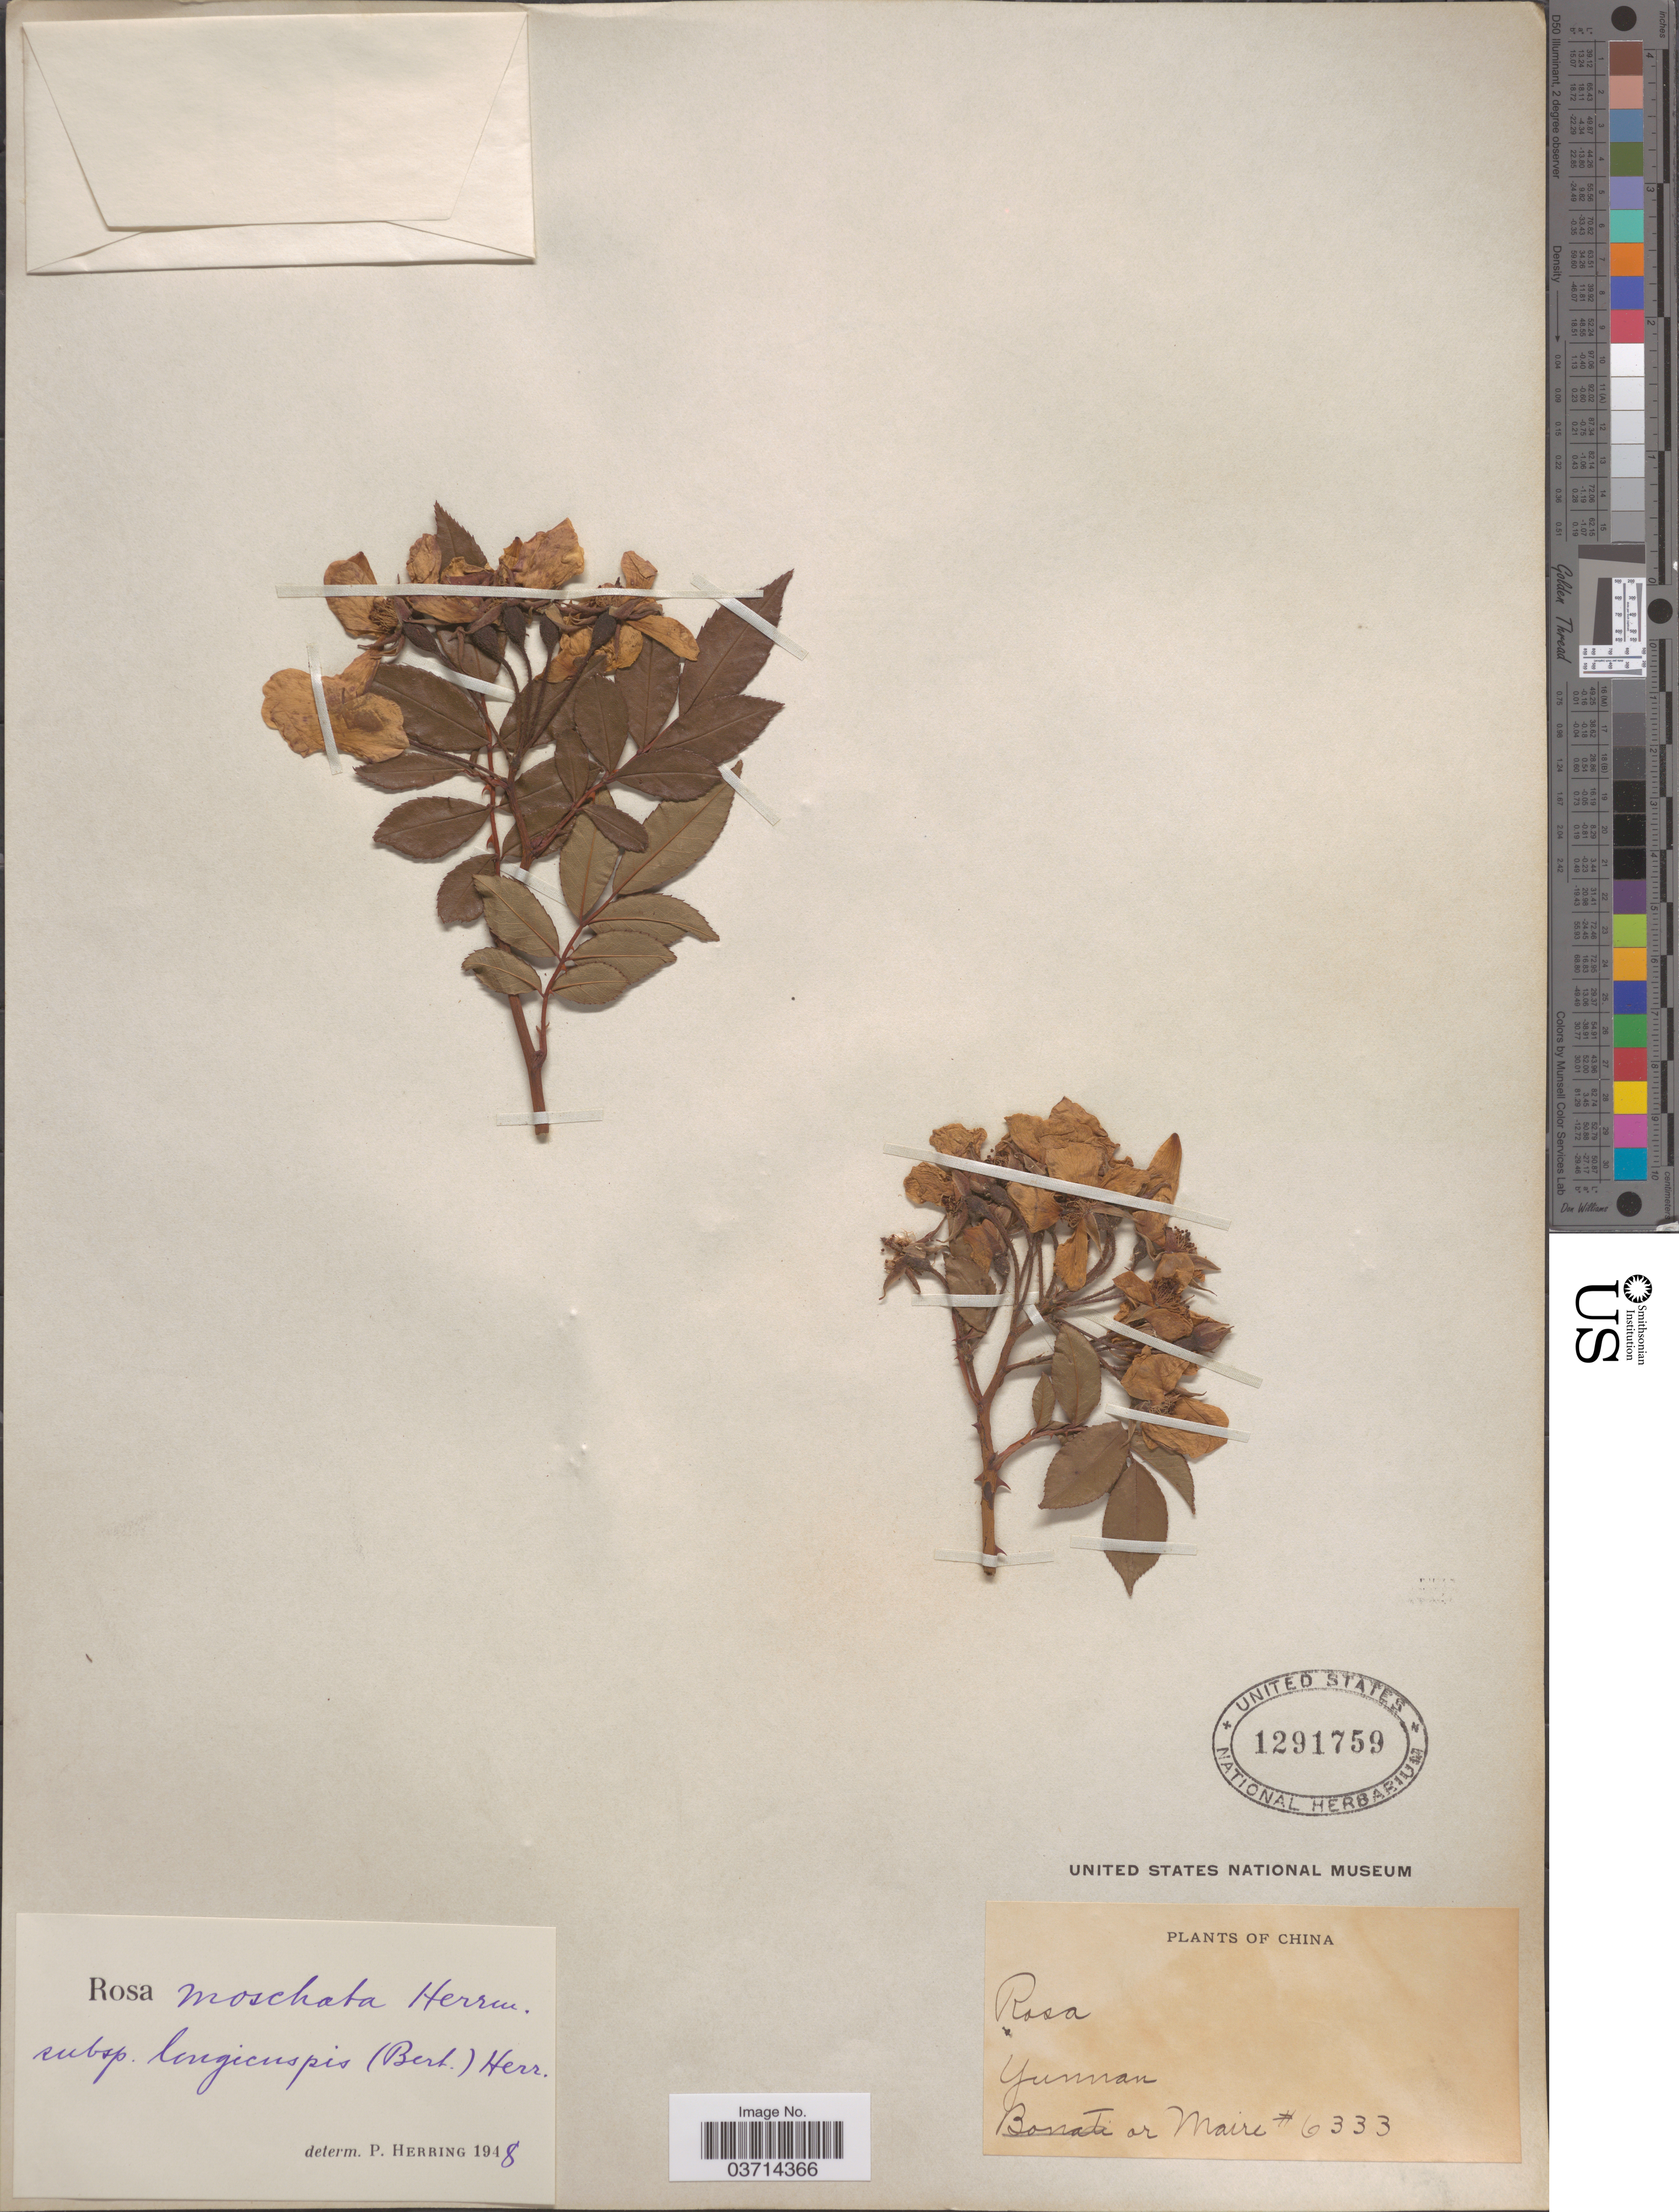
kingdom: Plantae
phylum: Tracheophyta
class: Magnoliopsida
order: Rosales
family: Rosaceae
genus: Rosa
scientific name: Rosa moschata subsp. longicuspis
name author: (Bertol.) Cardot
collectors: Maire, --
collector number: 6333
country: China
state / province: Yunnan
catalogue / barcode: US 1291759